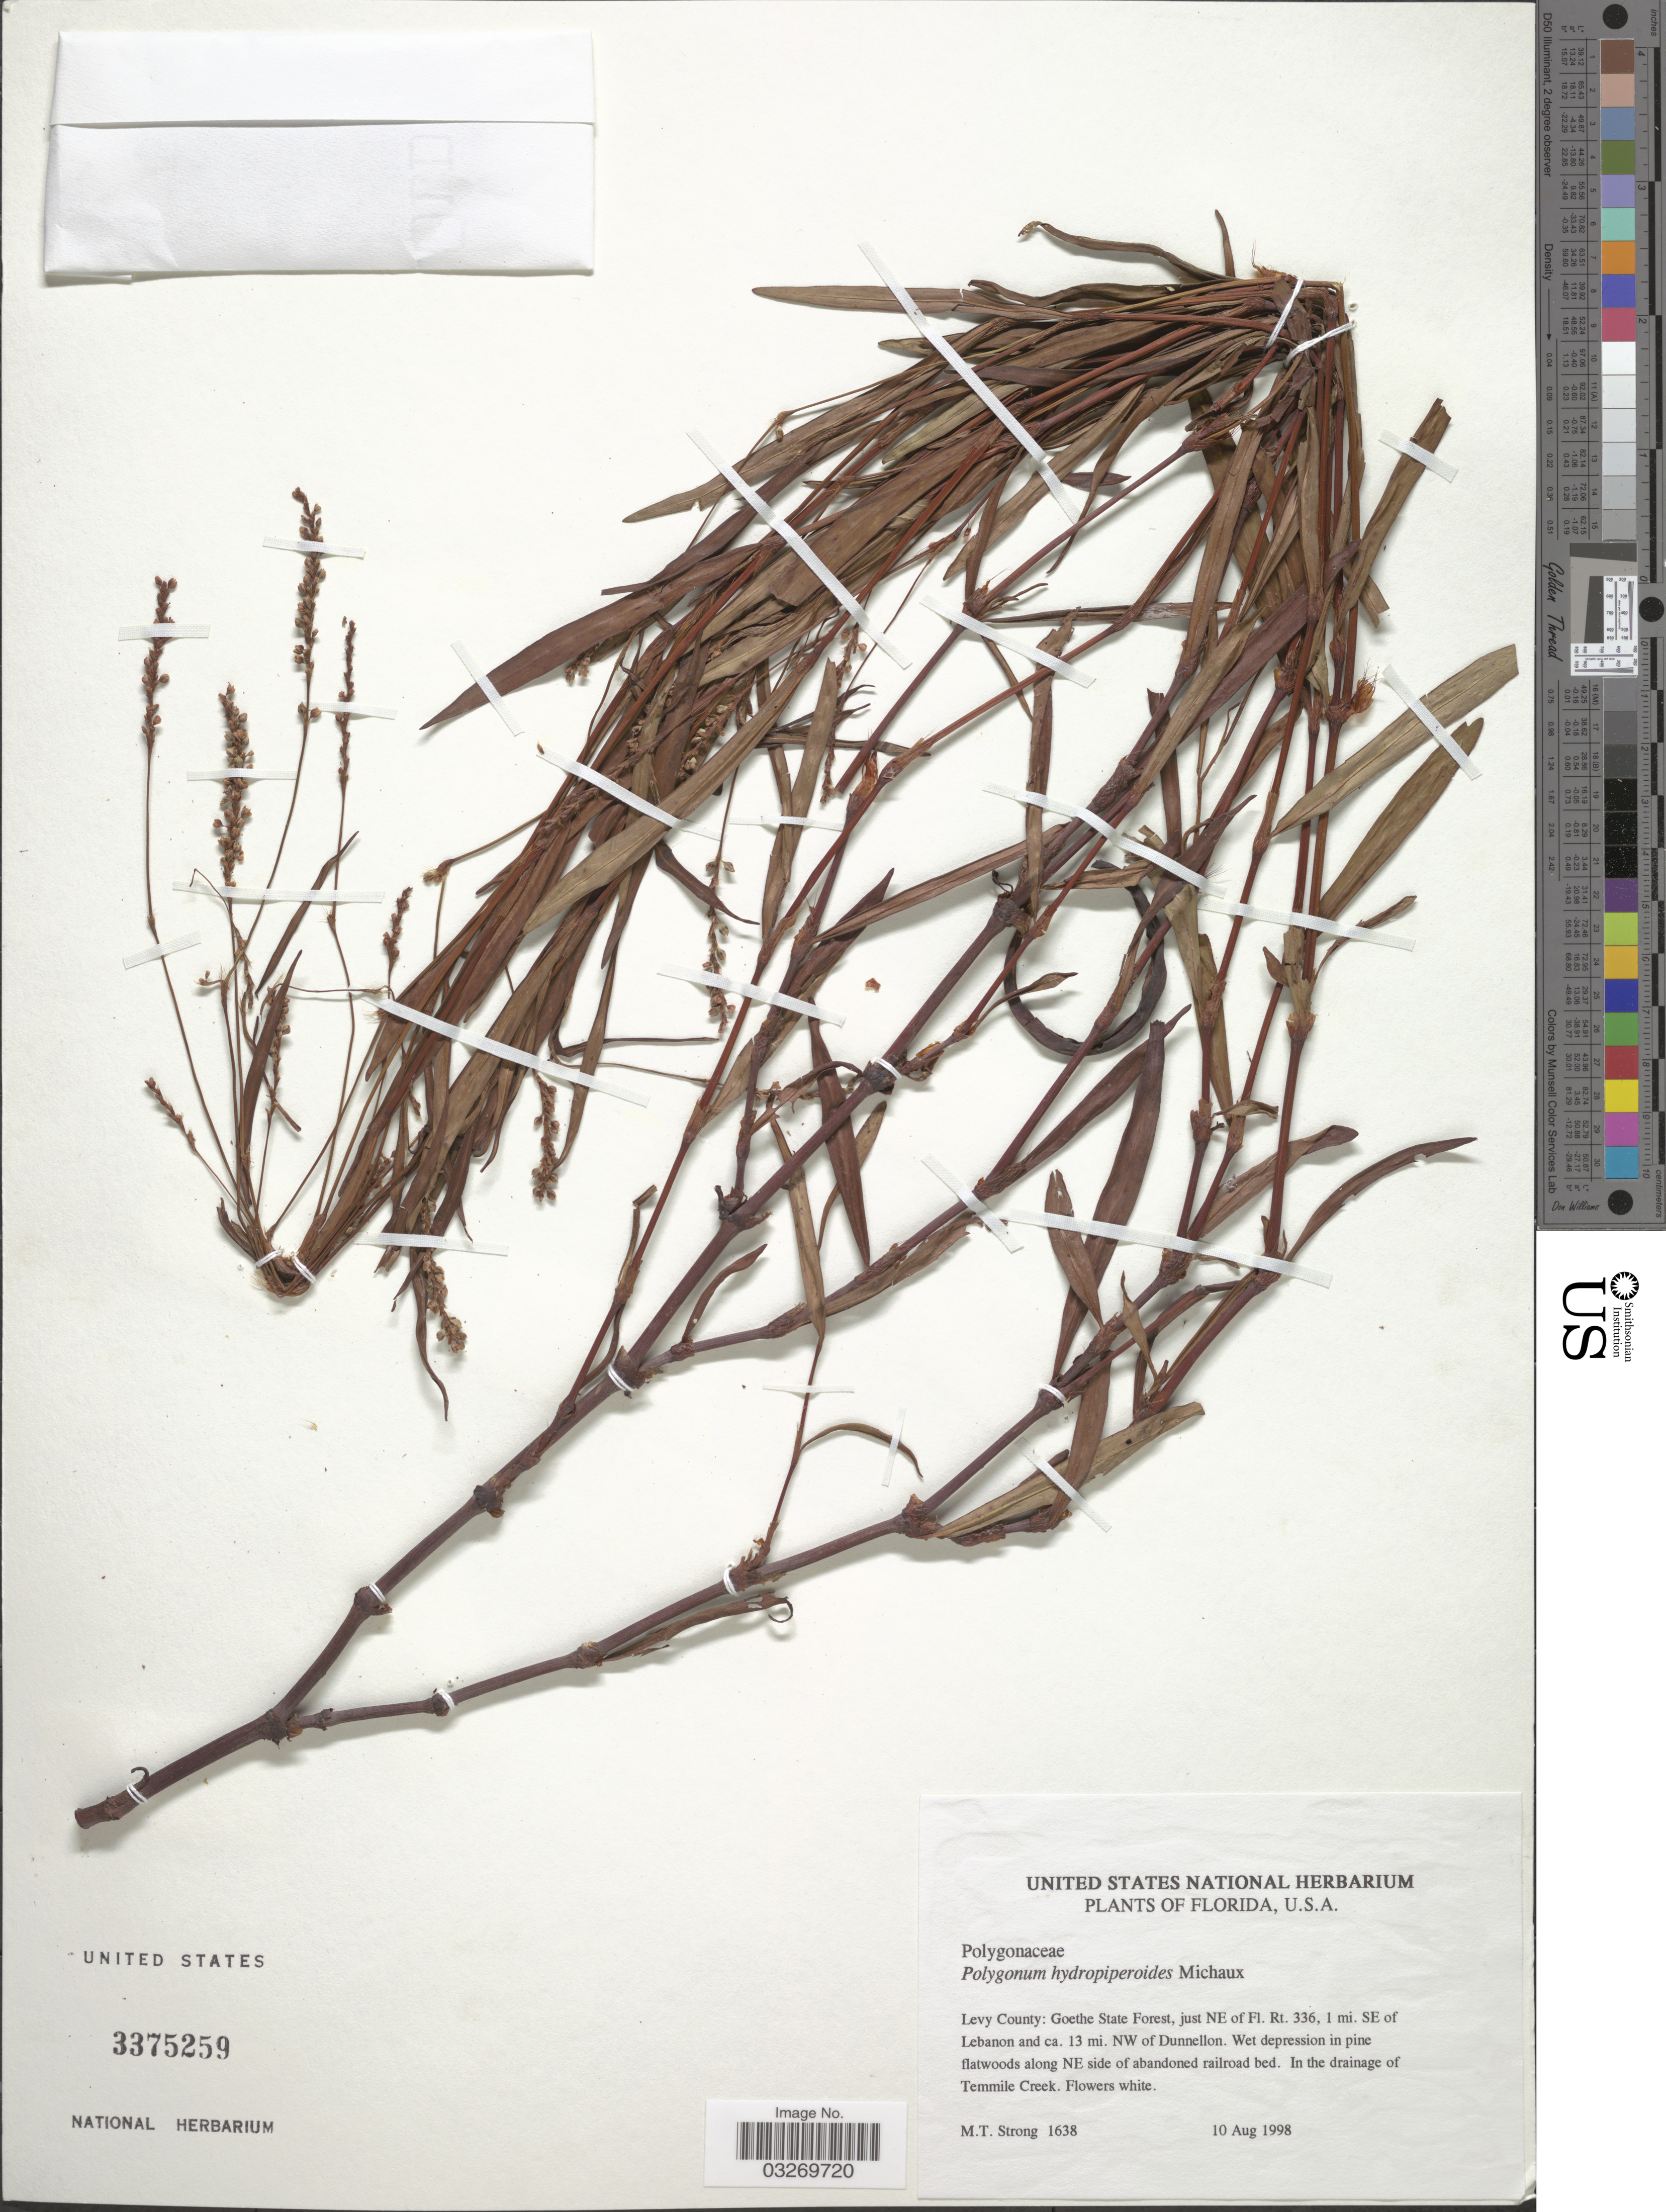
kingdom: Plantae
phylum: Tracheophyta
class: Magnoliopsida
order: Caryophyllales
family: Polygonaceae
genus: Persicaria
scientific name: Persicaria hydropiperoides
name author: (Michx.) Small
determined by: Atha, D. E.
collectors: M. T. Strong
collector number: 1638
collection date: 1998-08-10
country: United States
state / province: Florida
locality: Levy County: Goethe State Forest, just NE of Fl. Rt. 336, 1 mi. SE of Lebanon and ca. 13 mi. NW of Dunnellon. In the drainage of Temmile Creek.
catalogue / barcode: US 3375259